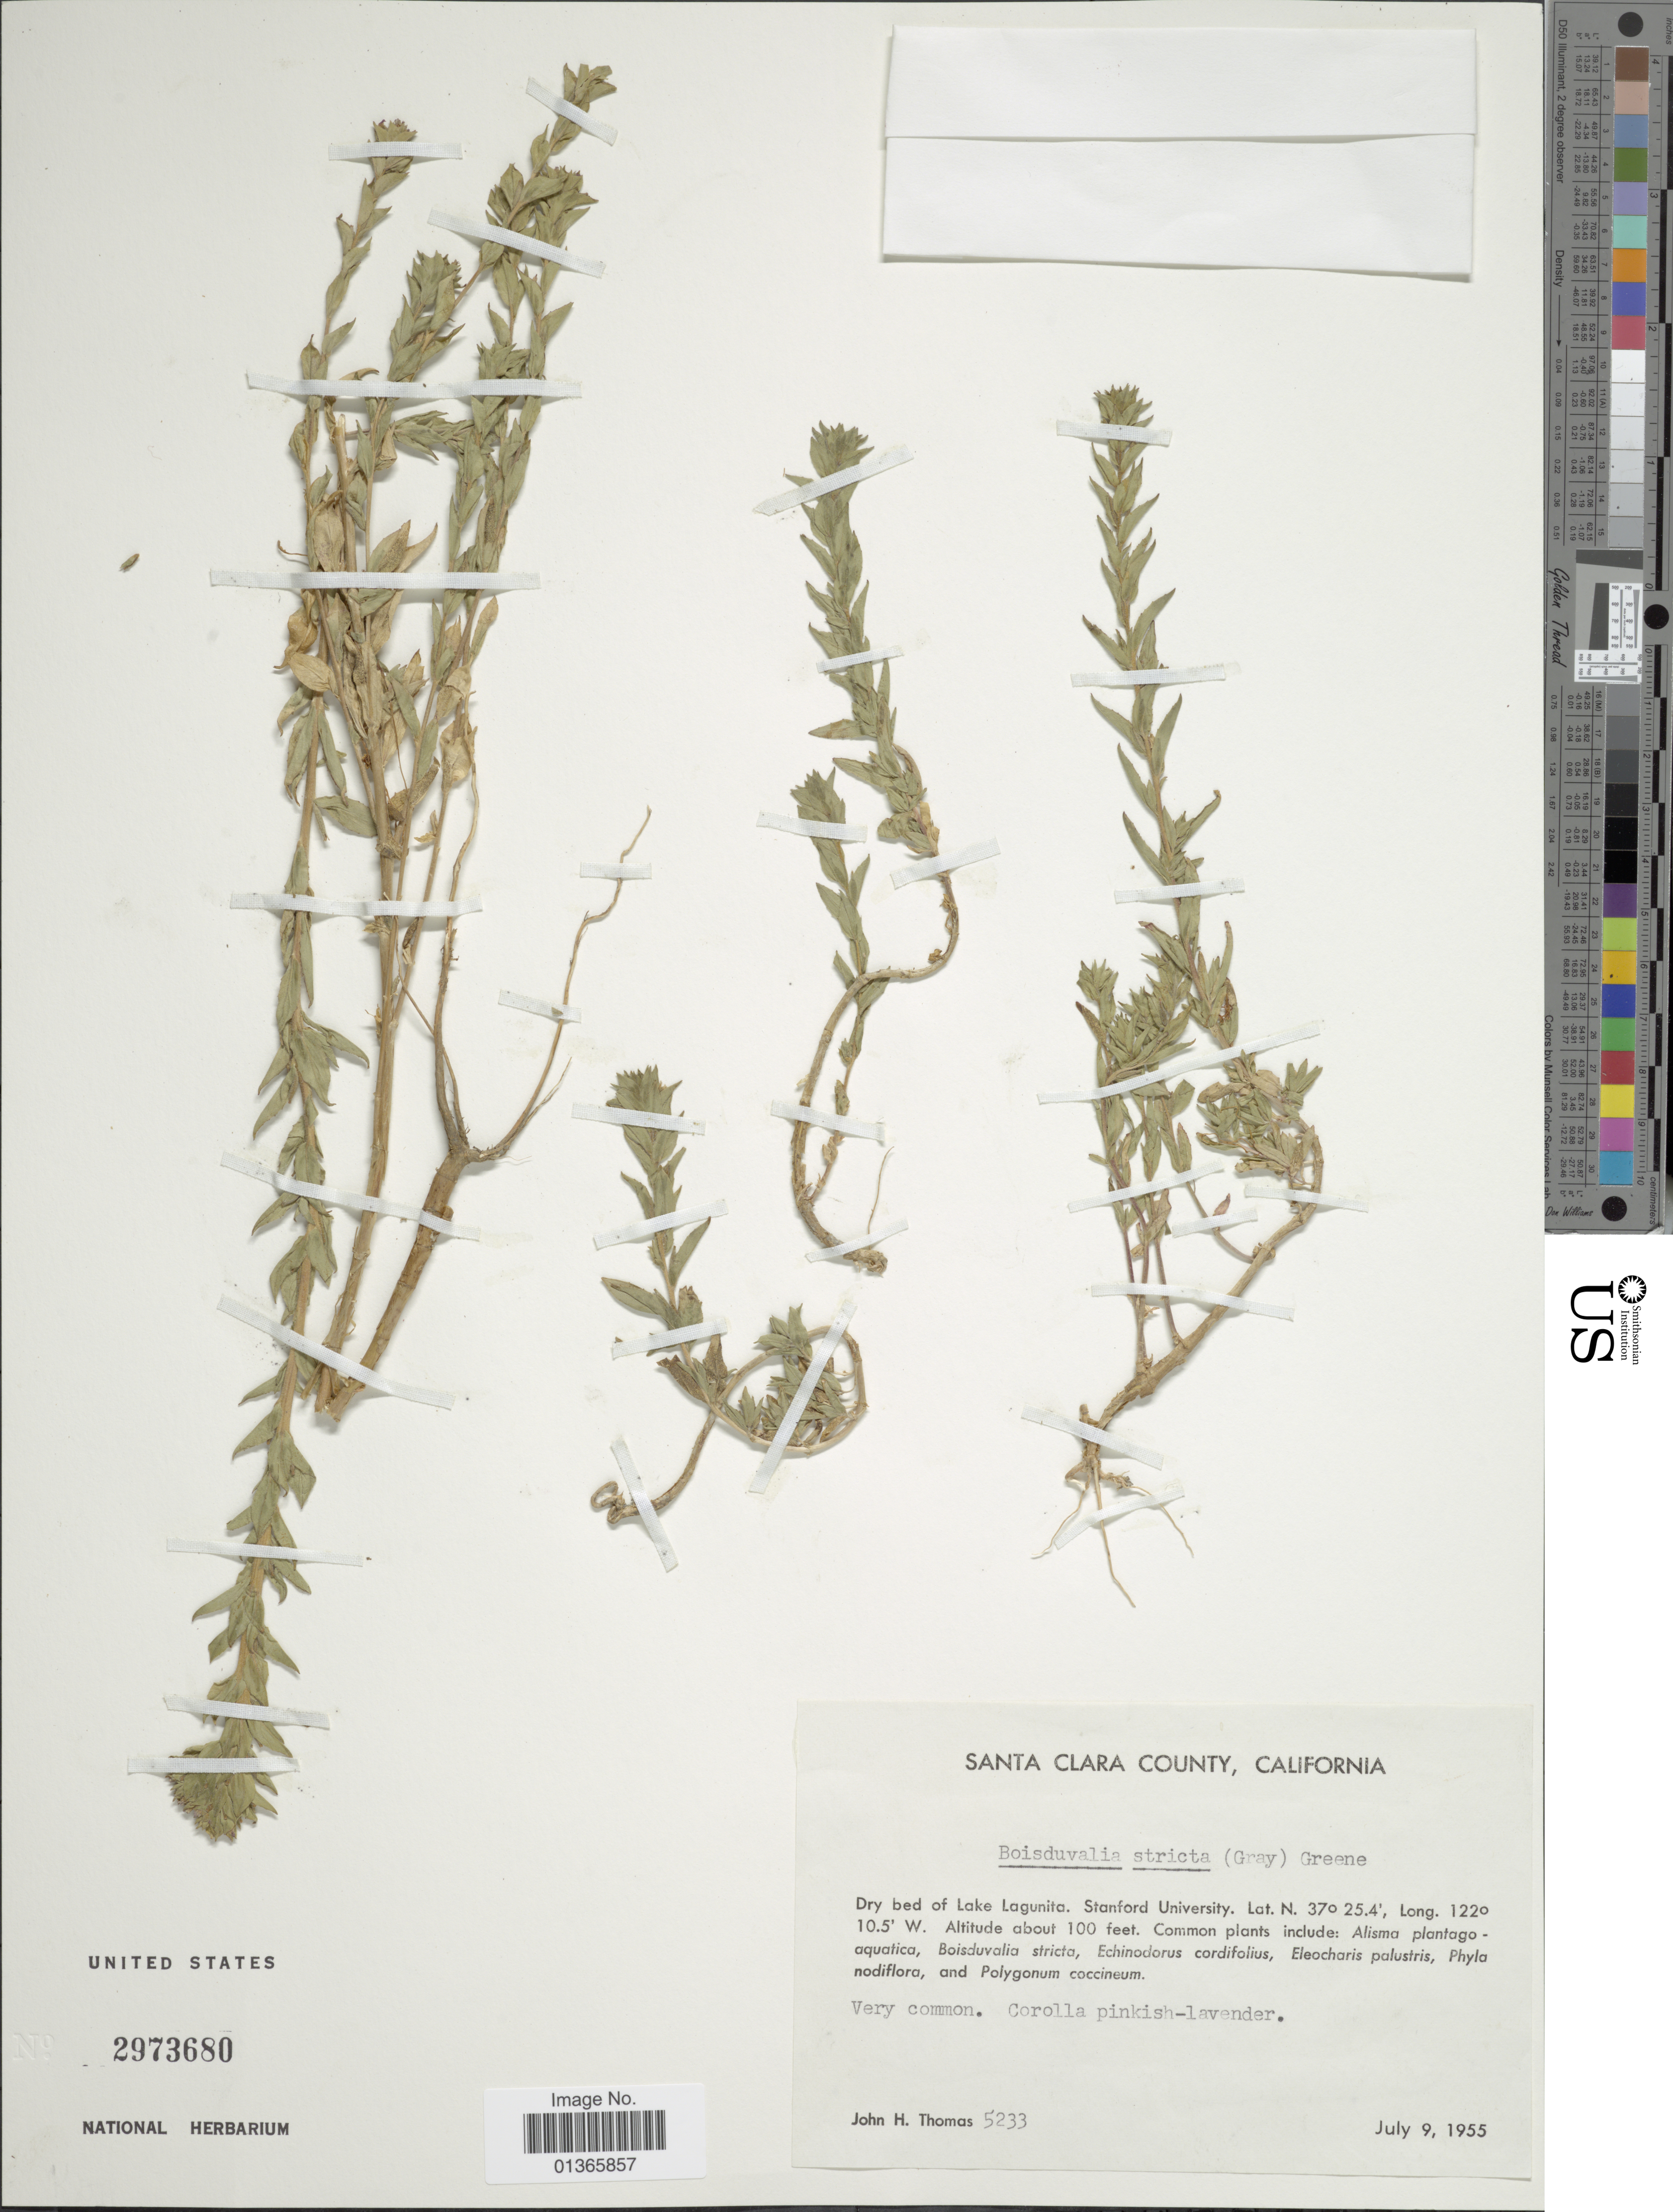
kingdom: Plantae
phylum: Tracheophyta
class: Magnoliopsida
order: Myrtales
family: Onagraceae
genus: Epilobium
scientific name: Epilobium torreyi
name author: (S. Watson) Hoch & P.H. Raven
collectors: J. H. Thomas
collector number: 5233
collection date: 1955-07-09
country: United States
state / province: California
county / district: Santa Clara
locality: Santa Clara County. Dry bed of Lake Lagunita. Stanford University.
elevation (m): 30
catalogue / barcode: US 2973680